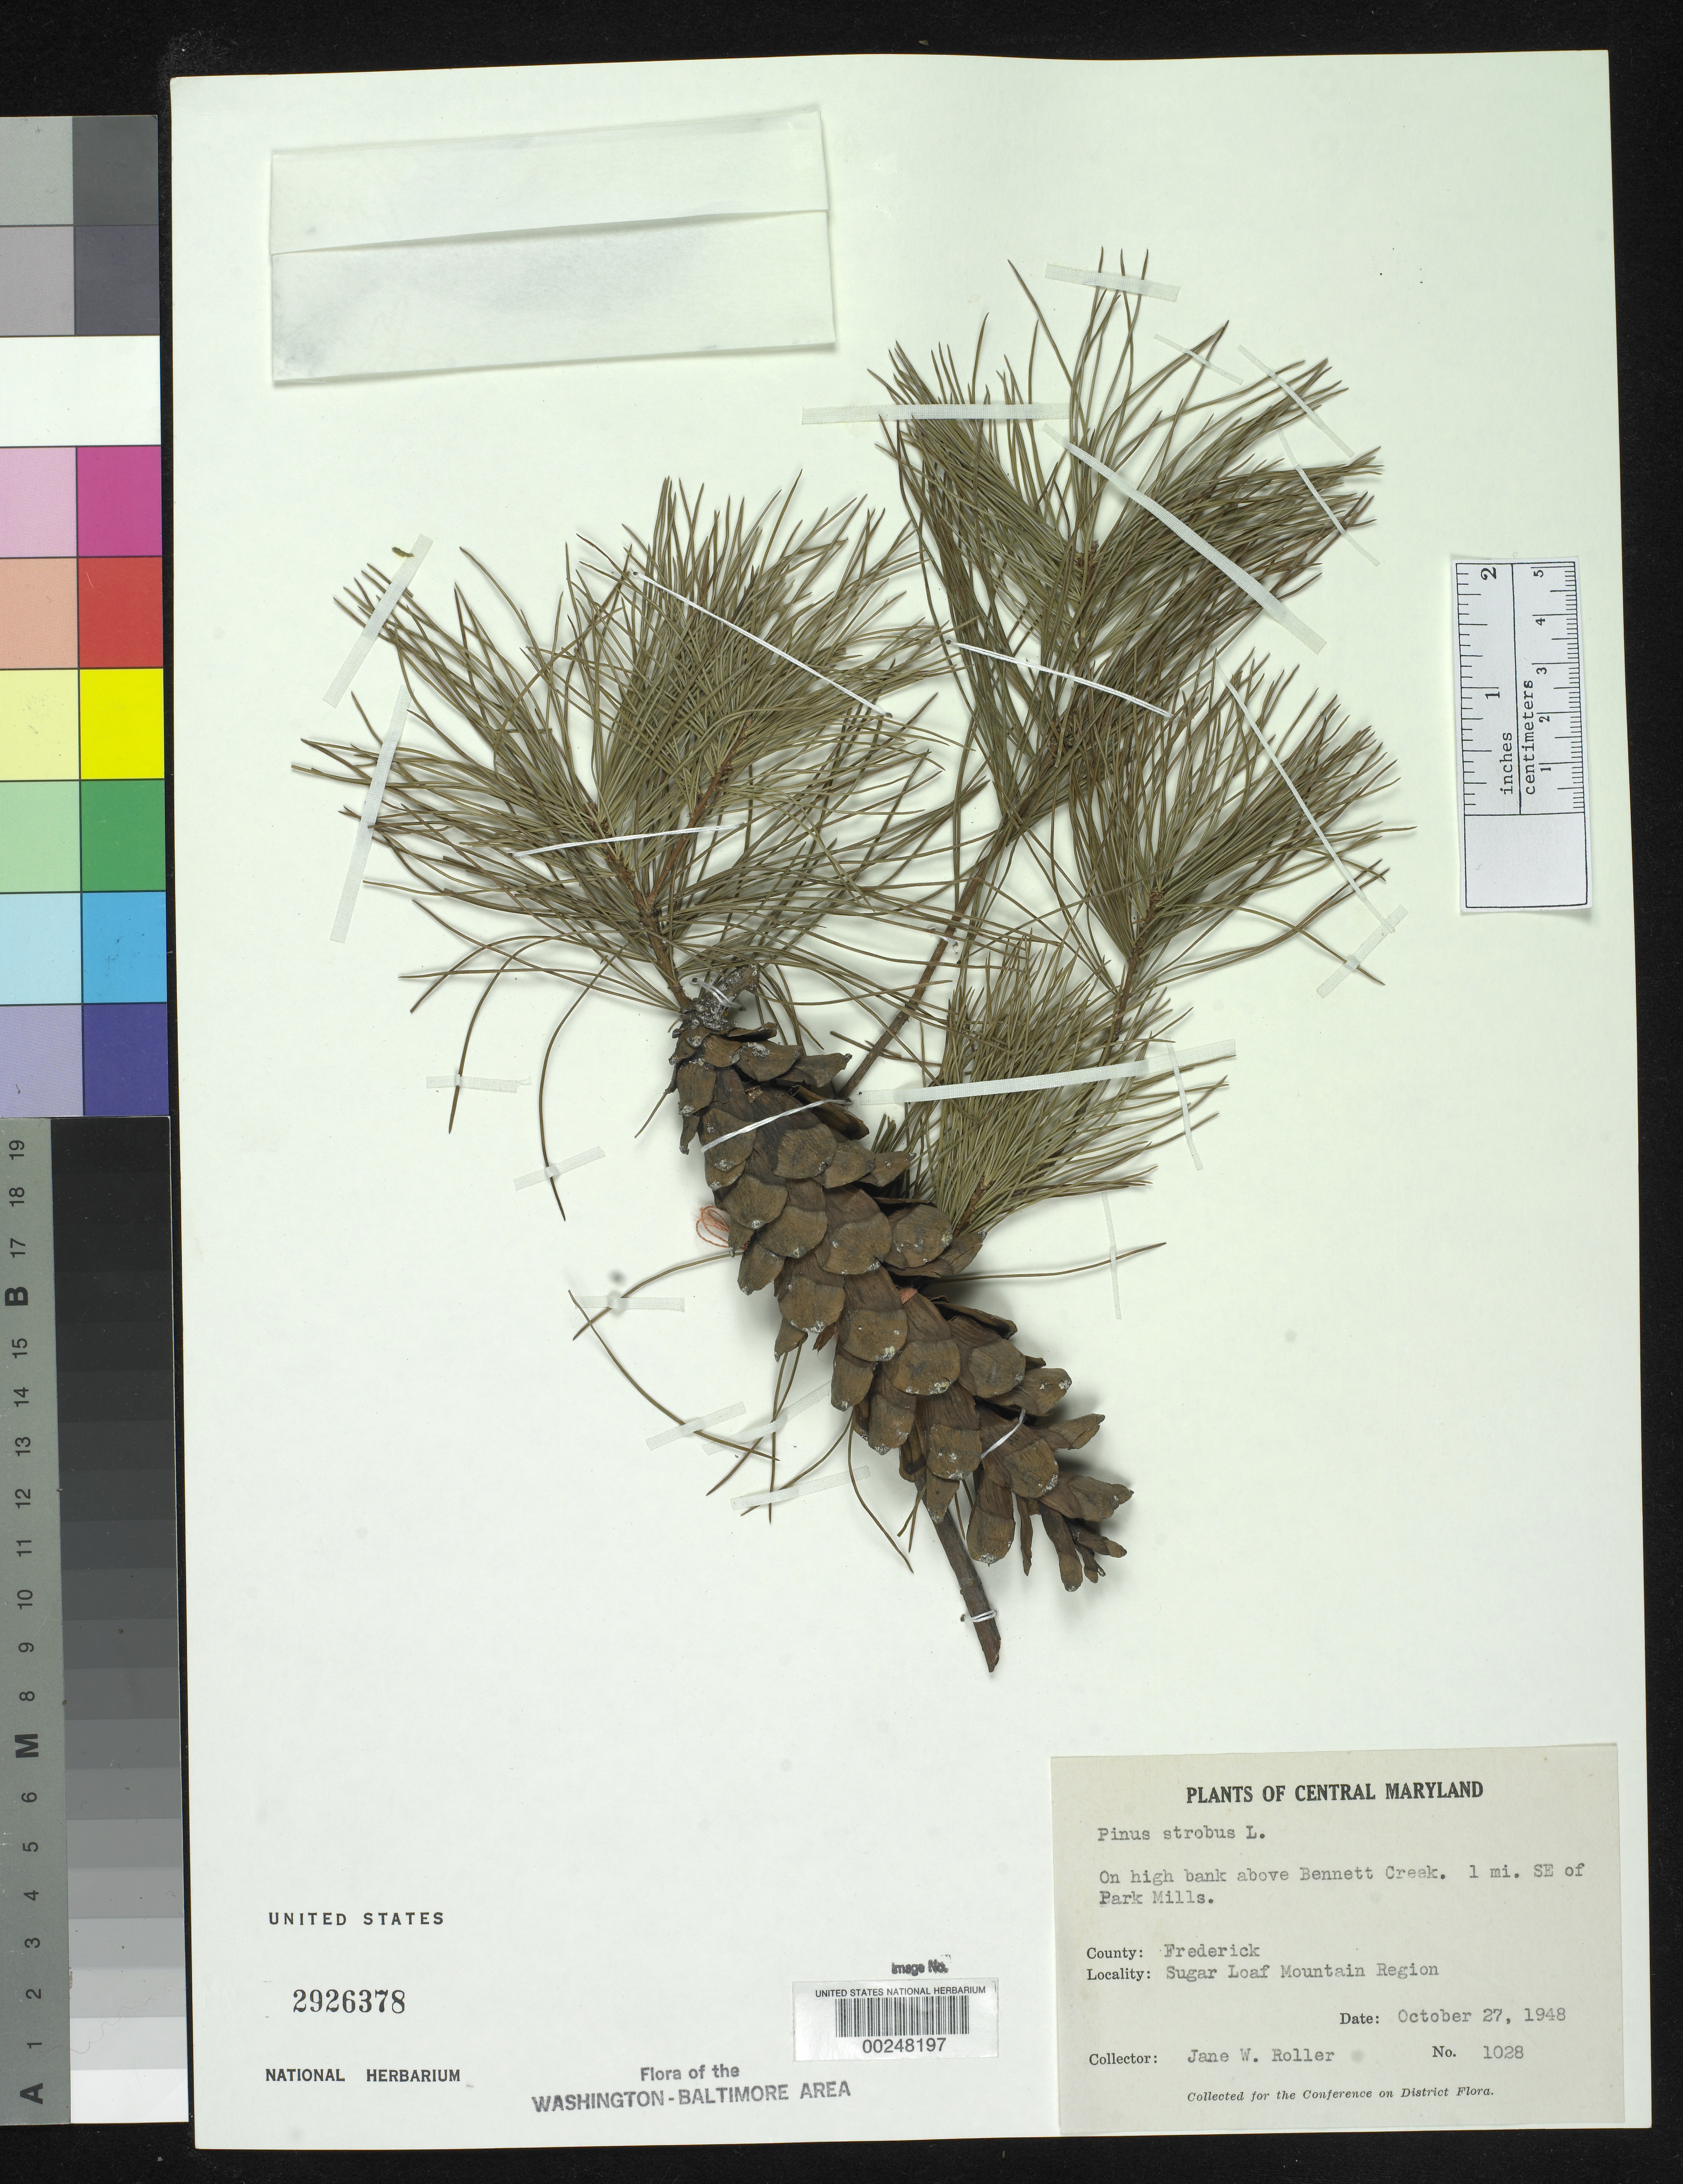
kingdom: Plantae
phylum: Tracheophyta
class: Pinopsida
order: Pinales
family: Pinaceae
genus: Pinus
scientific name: Pinus strobus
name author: L.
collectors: J. W. Roller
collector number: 1028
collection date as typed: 27 Oct 1948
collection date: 1948-10-27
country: United States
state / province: Maryland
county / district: Frederick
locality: Sugar Loaf Mountain, above Bennett Creek, southeast of Park Mills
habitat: On high bank of creek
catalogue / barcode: US 2926378